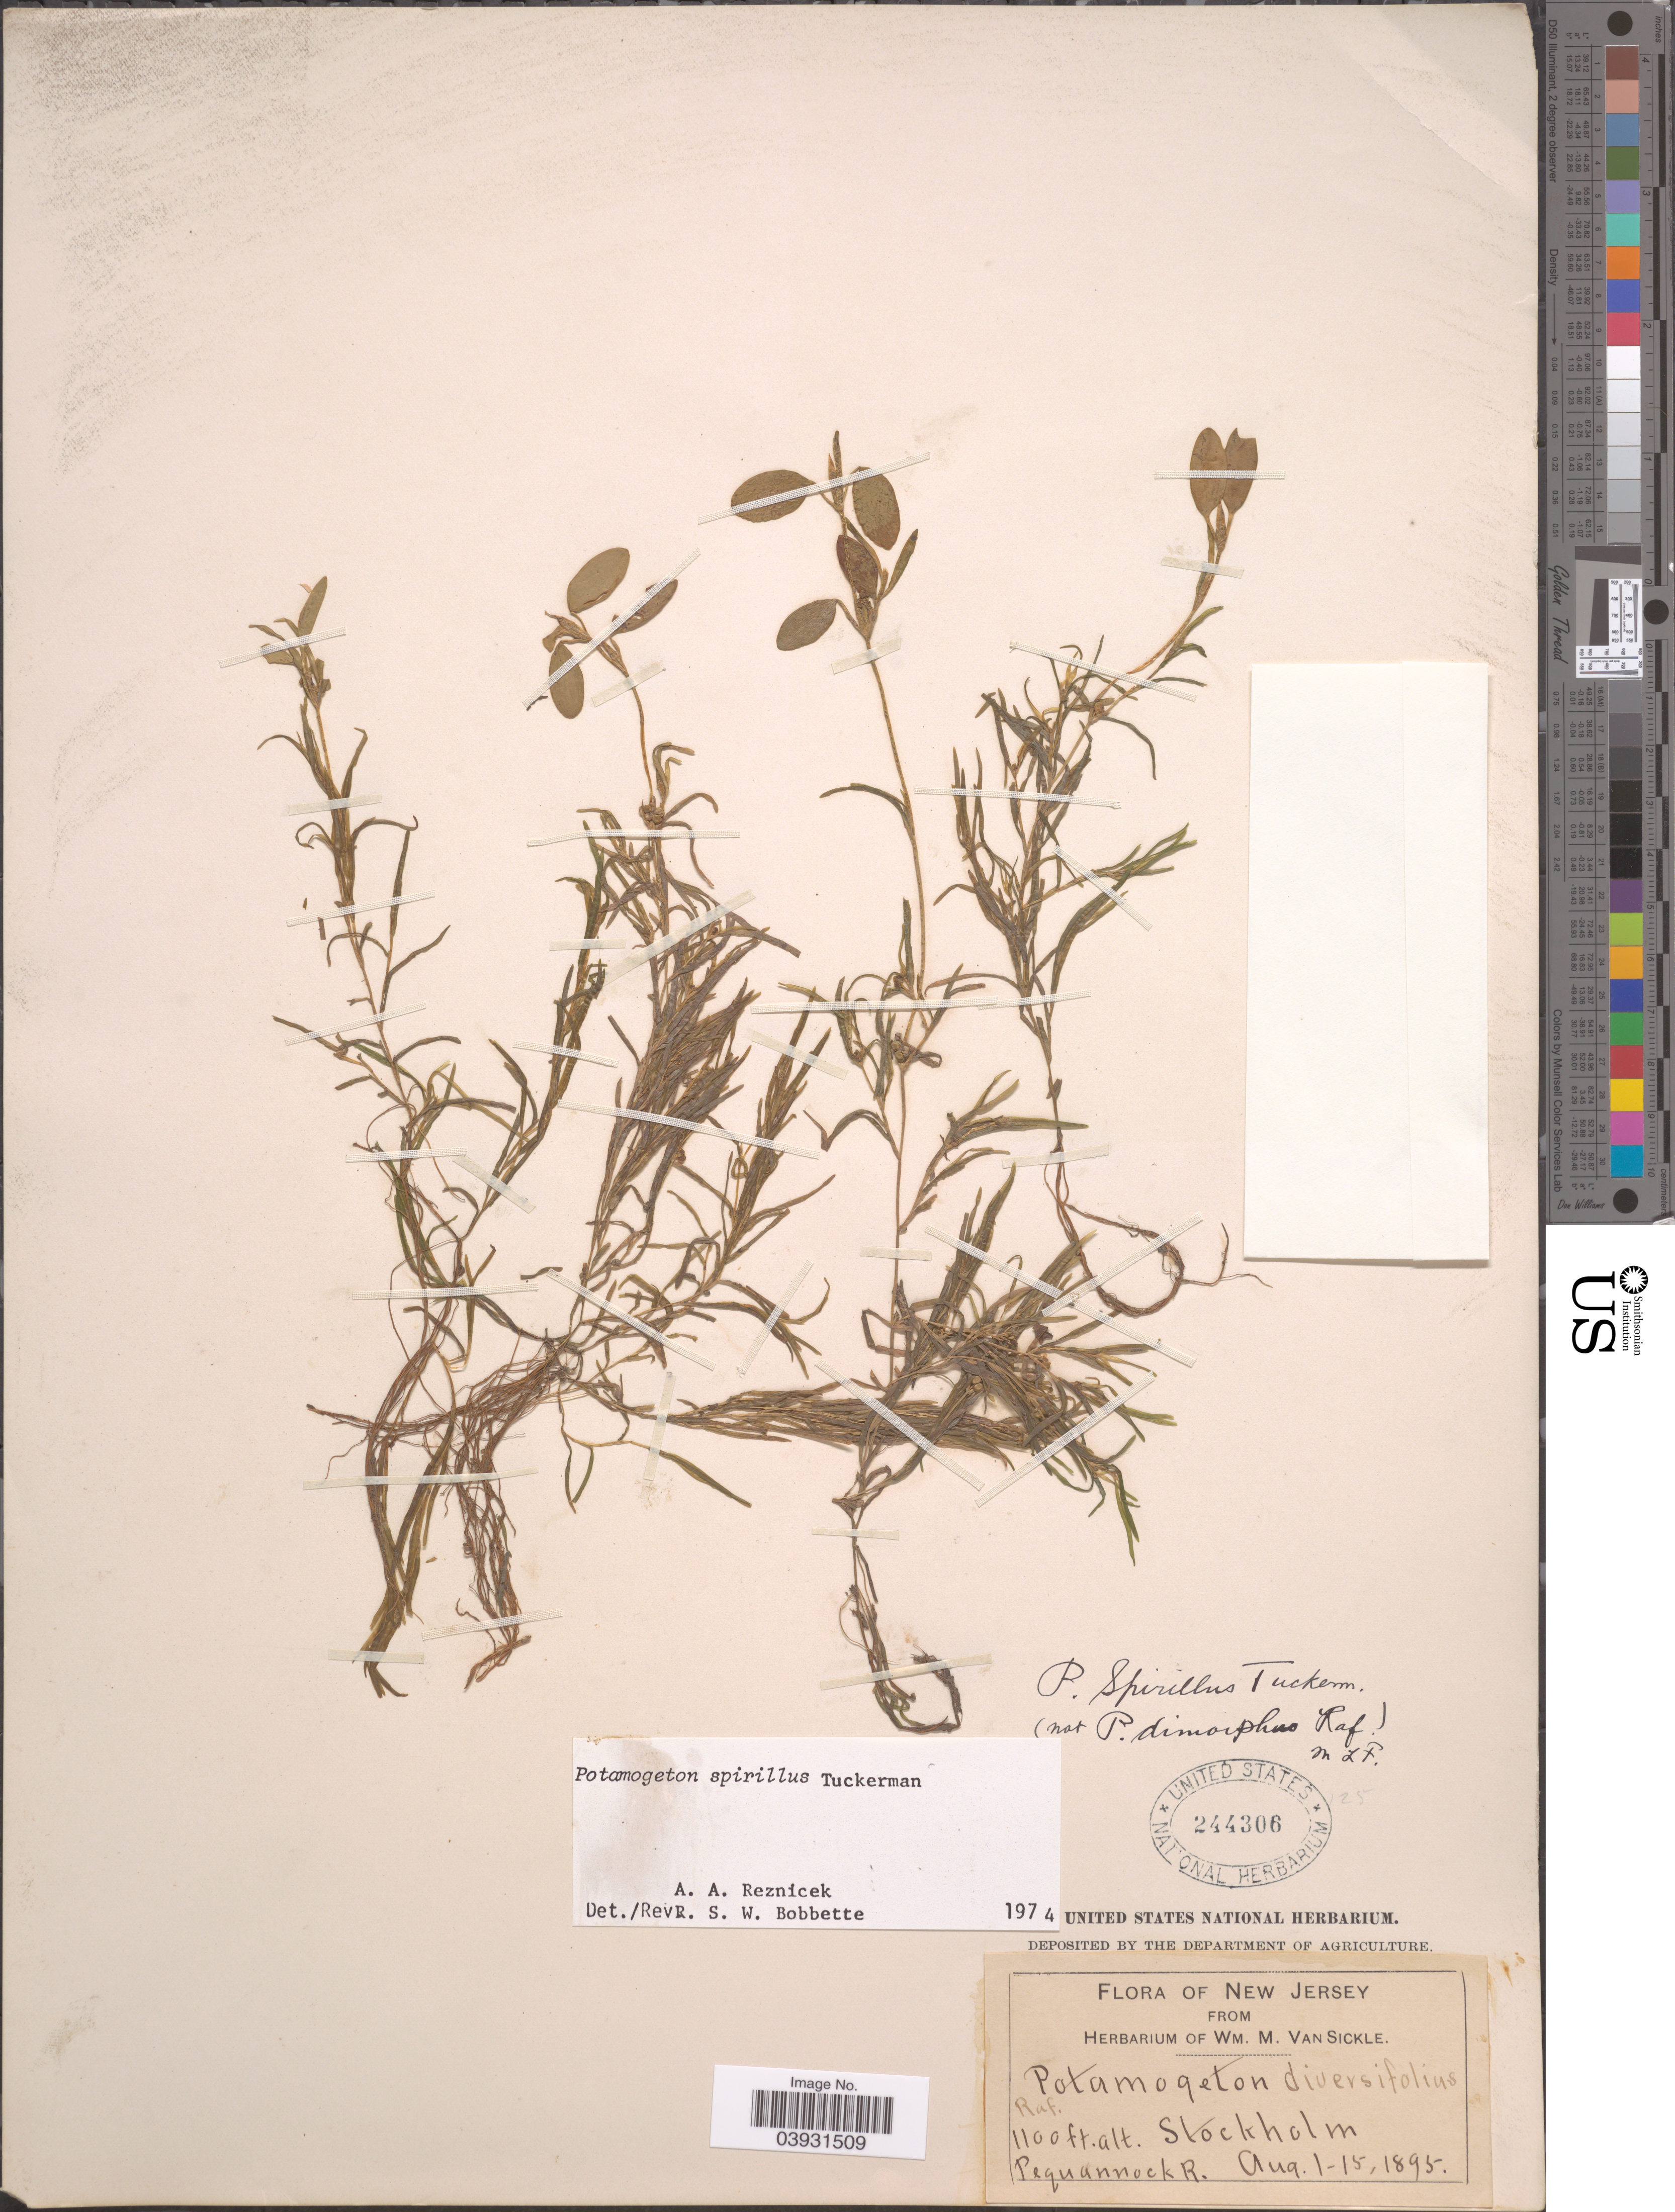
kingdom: Plantae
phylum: Tracheophyta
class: Liliopsida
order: Alismatales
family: Potamogetonaceae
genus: Potamogeton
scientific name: Potamogeton spirillus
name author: Tuck.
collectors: ex herb. Wm. M. Van Sickle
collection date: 1895-08-01/1895-08-15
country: United States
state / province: New Jersey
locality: Stockholm. Pequannock R.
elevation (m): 335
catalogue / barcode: US 244306